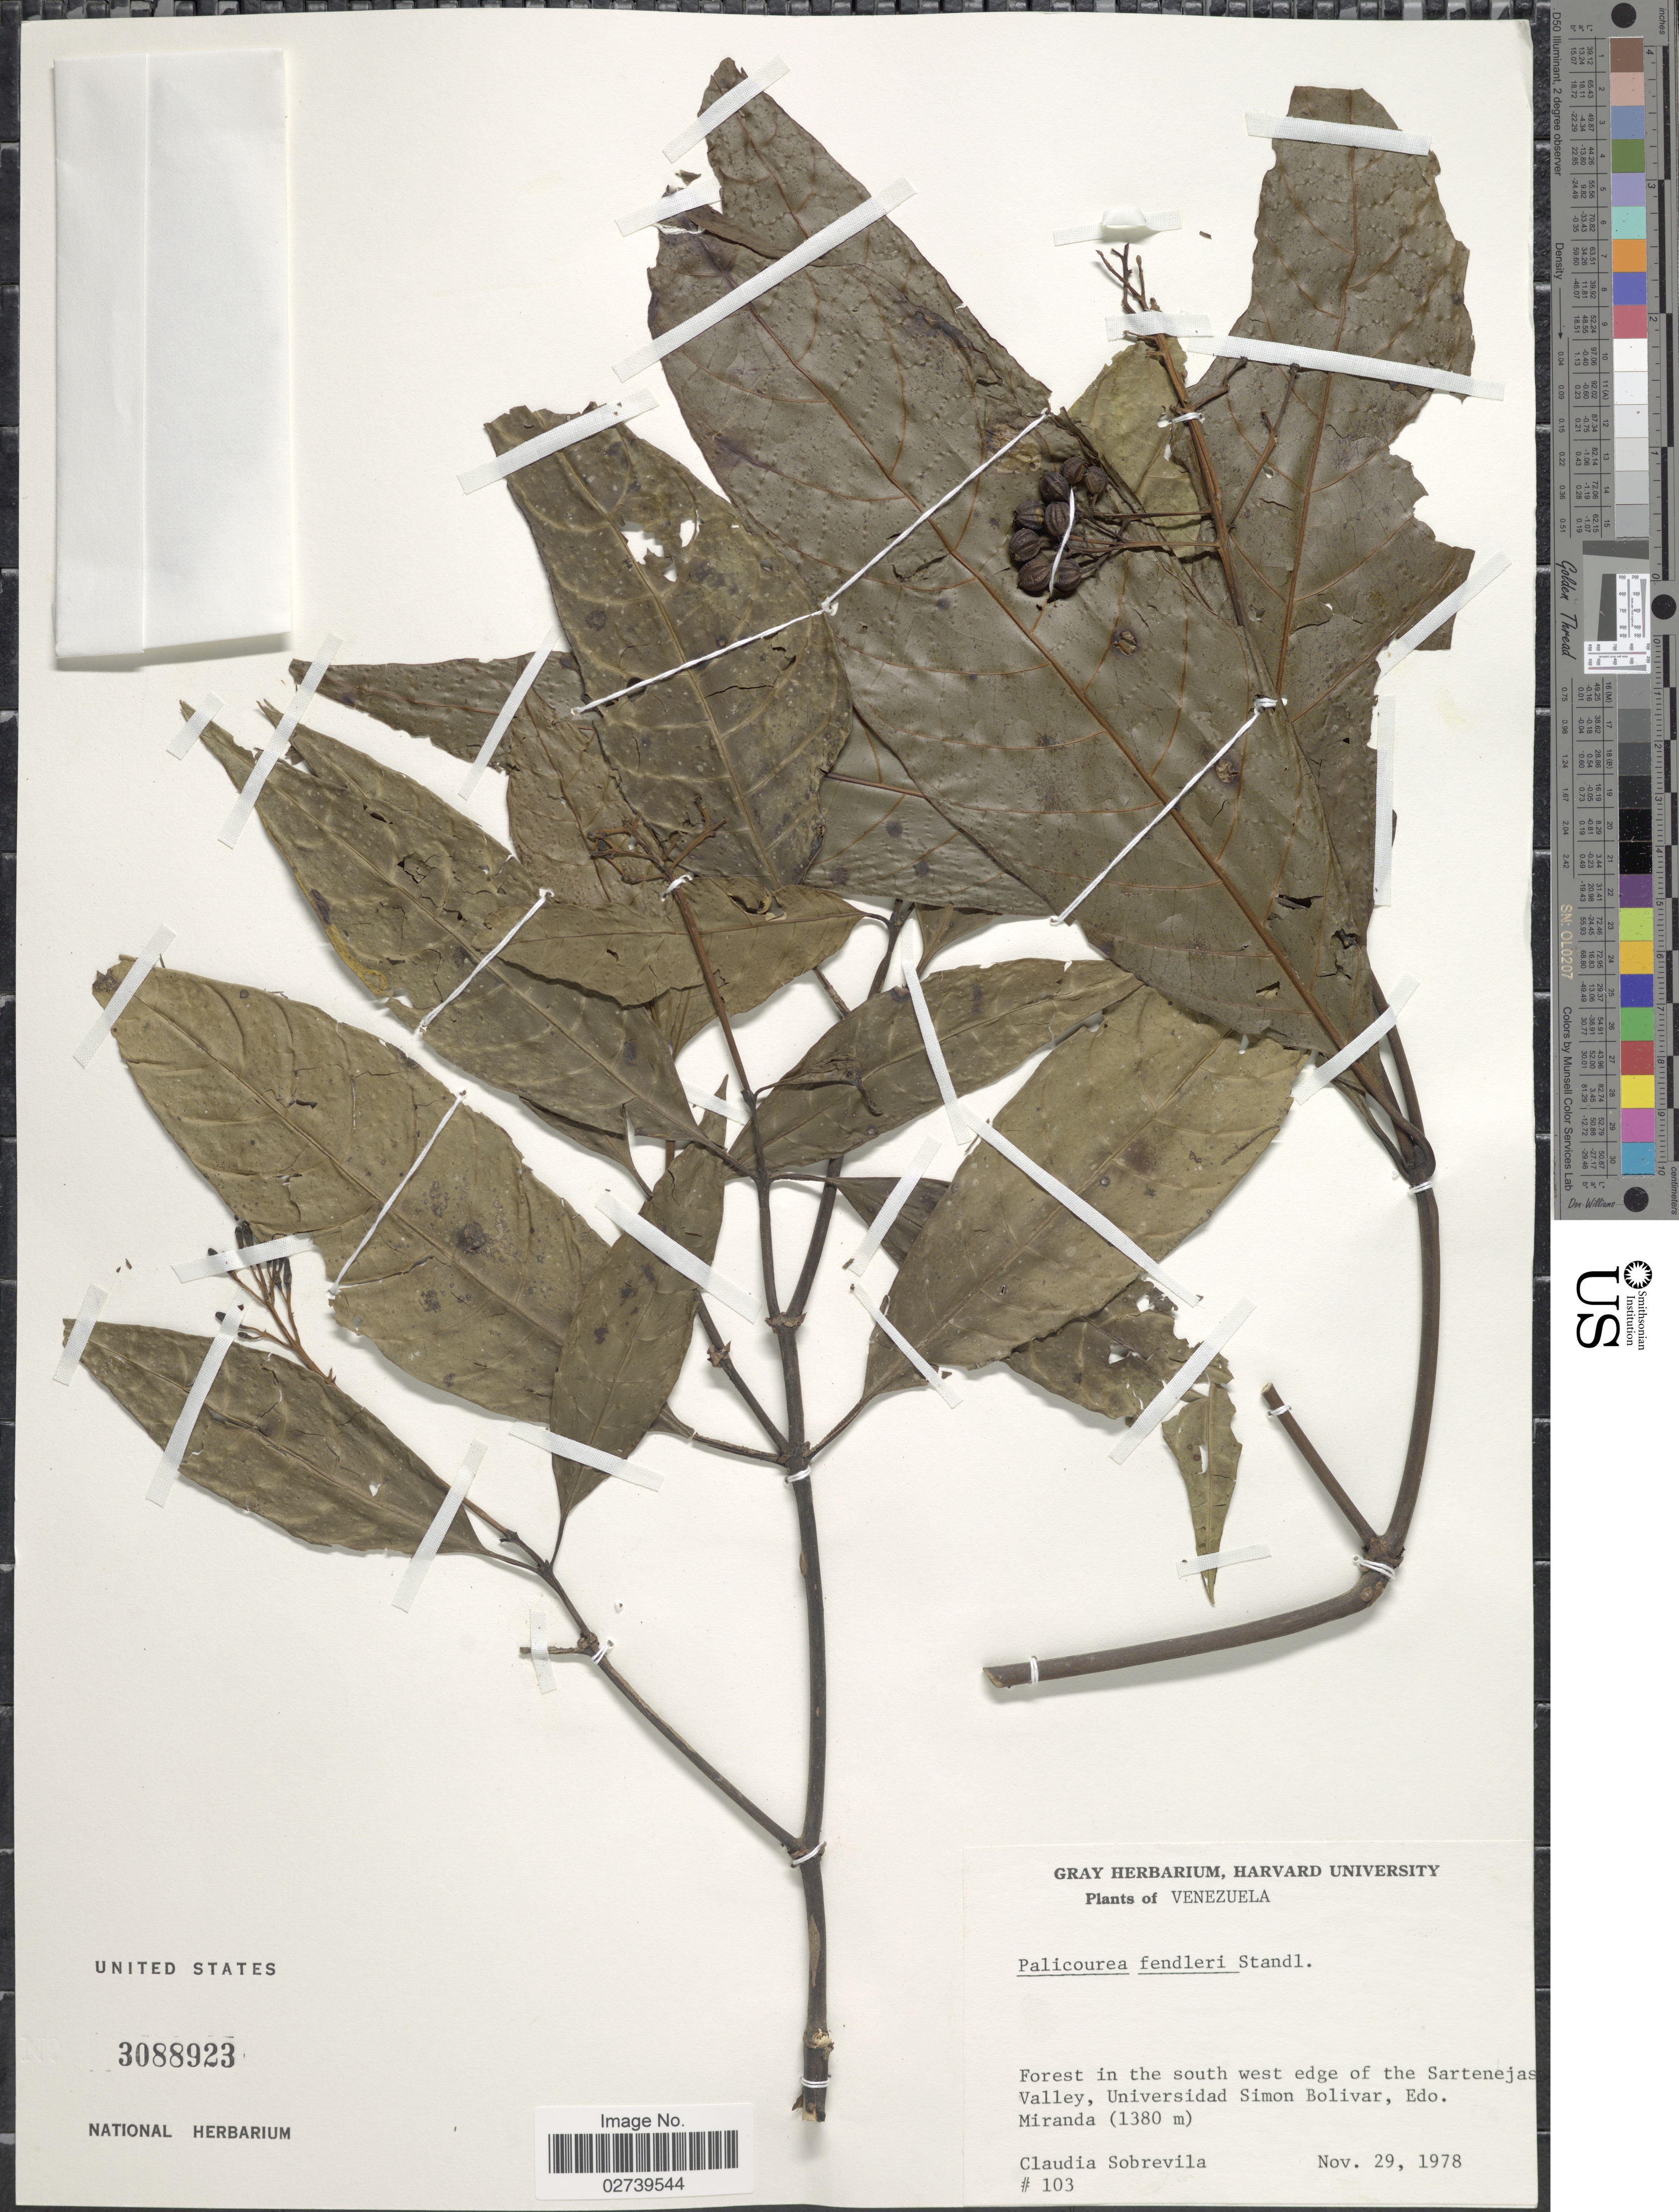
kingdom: Plantae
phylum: Tracheophyta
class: Magnoliopsida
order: Gentianales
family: Rubiaceae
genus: Palicourea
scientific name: Palicourea fendleri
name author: Standl.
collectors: C. Sobrevila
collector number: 103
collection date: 1978-11-29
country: Venezuela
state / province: Miranda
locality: Forest in the south west edge of the Sartenejas Valley, Universidad Simon Bolivar.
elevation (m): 1380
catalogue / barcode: US 3088923